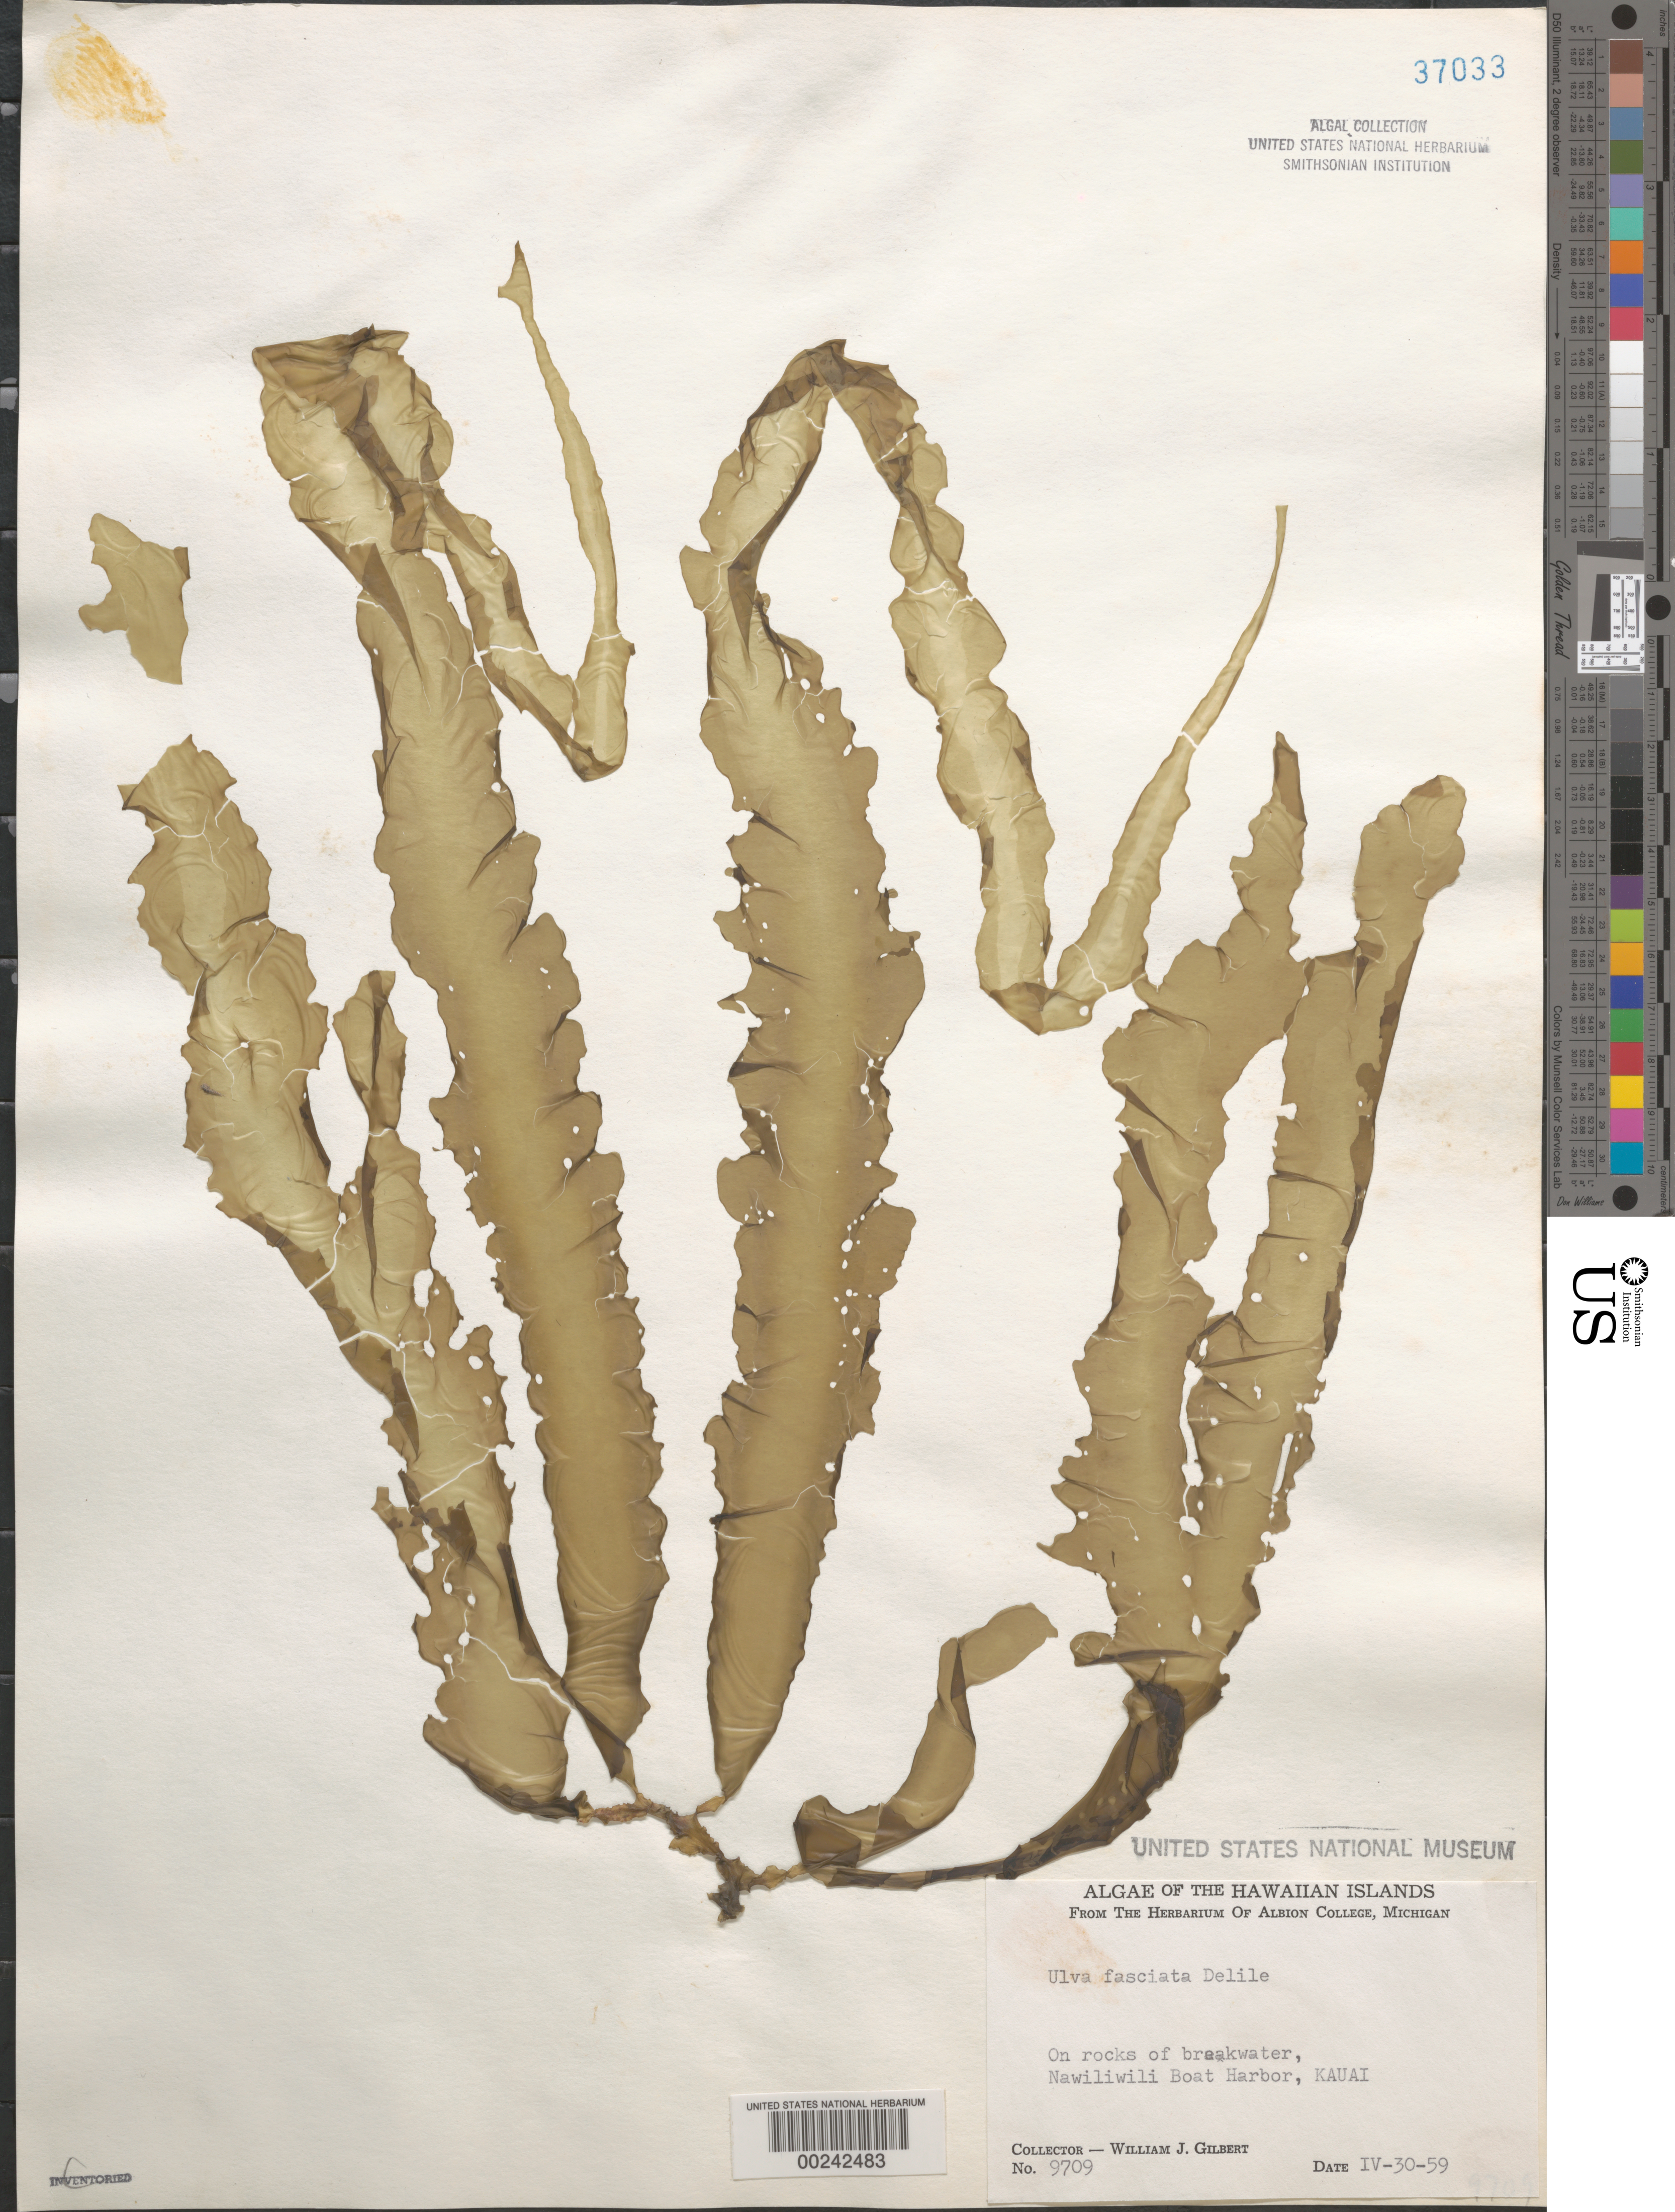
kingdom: Plantae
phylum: Chlorophyta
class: Ulvophyceae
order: Ulvales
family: Ulvaceae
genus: Ulva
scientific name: Ulva lactuca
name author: L.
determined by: Algae name updating Project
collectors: W. J. Gilbert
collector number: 9709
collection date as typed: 30 Apr 1959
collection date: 1959-04-30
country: United States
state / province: Hawaii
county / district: Kauai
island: Kaua'i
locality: Nawiliwili Boat Harbor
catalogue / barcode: US 37033